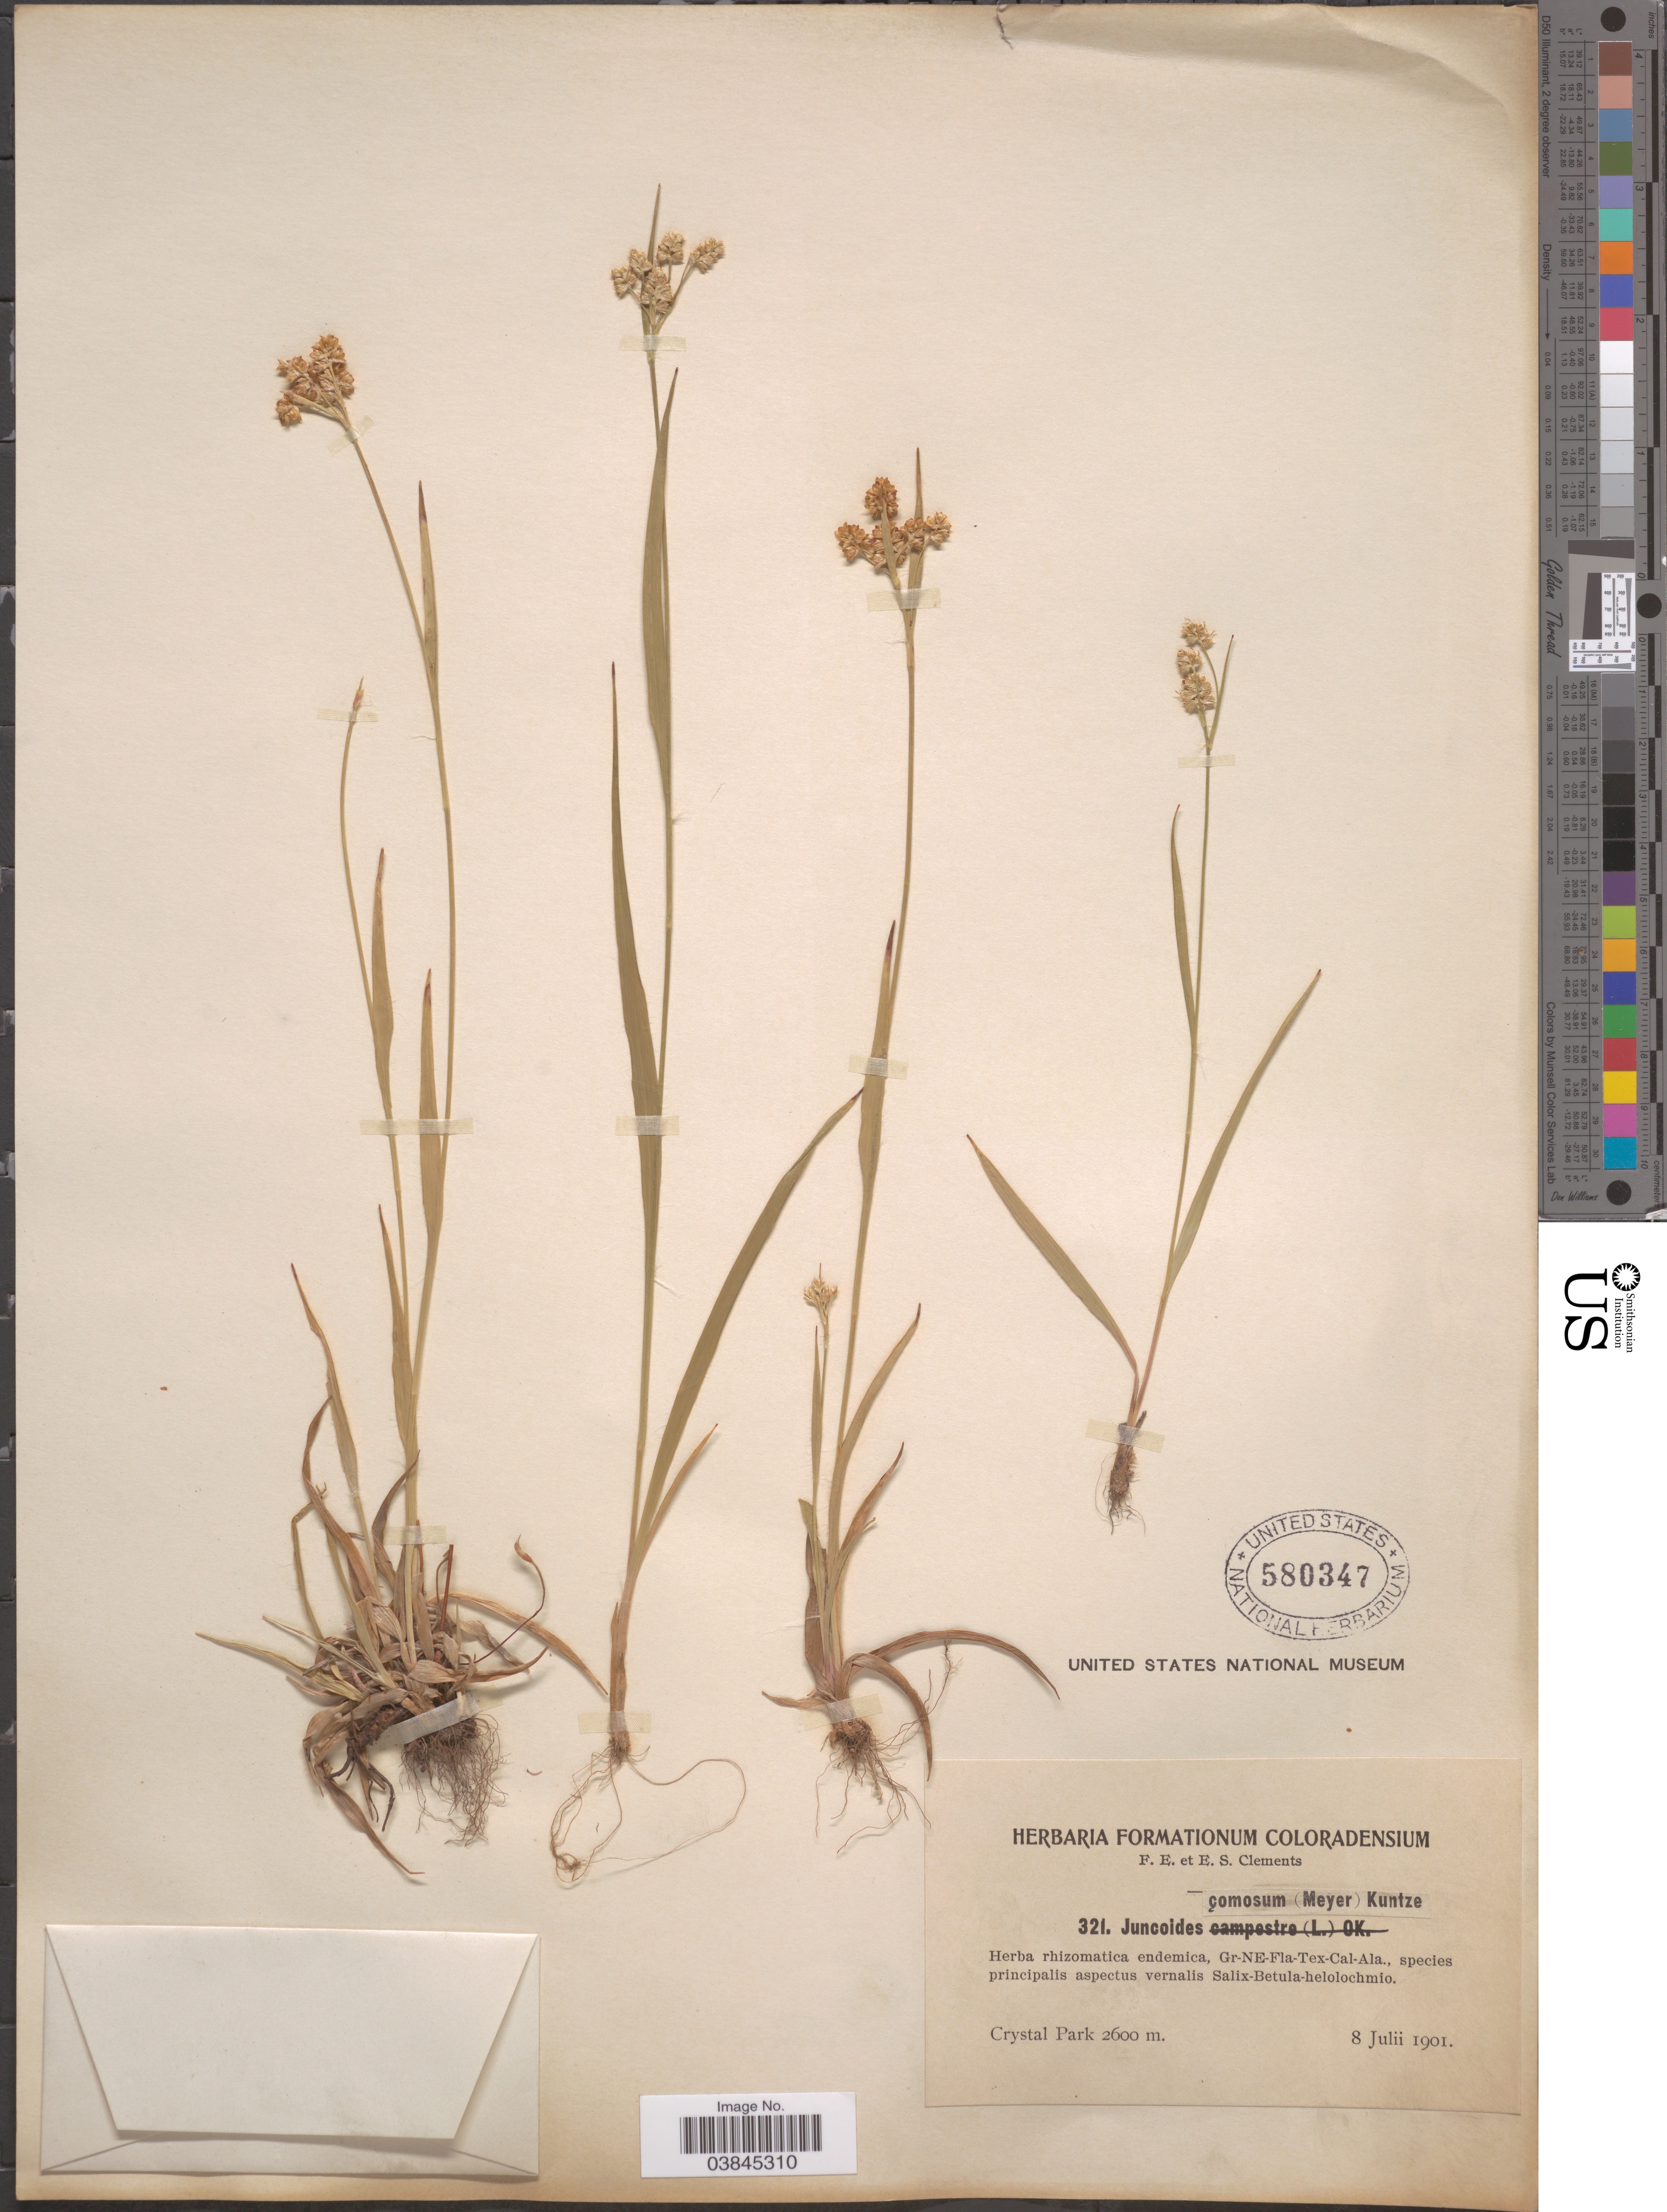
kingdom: Plantae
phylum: Tracheophyta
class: Liliopsida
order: Poales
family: Juncaceae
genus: Luzula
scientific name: Luzula campestris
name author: (L.) DC.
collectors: F. E. Clements & E. S. Clements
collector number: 321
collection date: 1901-07-08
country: United States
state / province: Colorado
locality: Crystal Park.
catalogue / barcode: US 580347